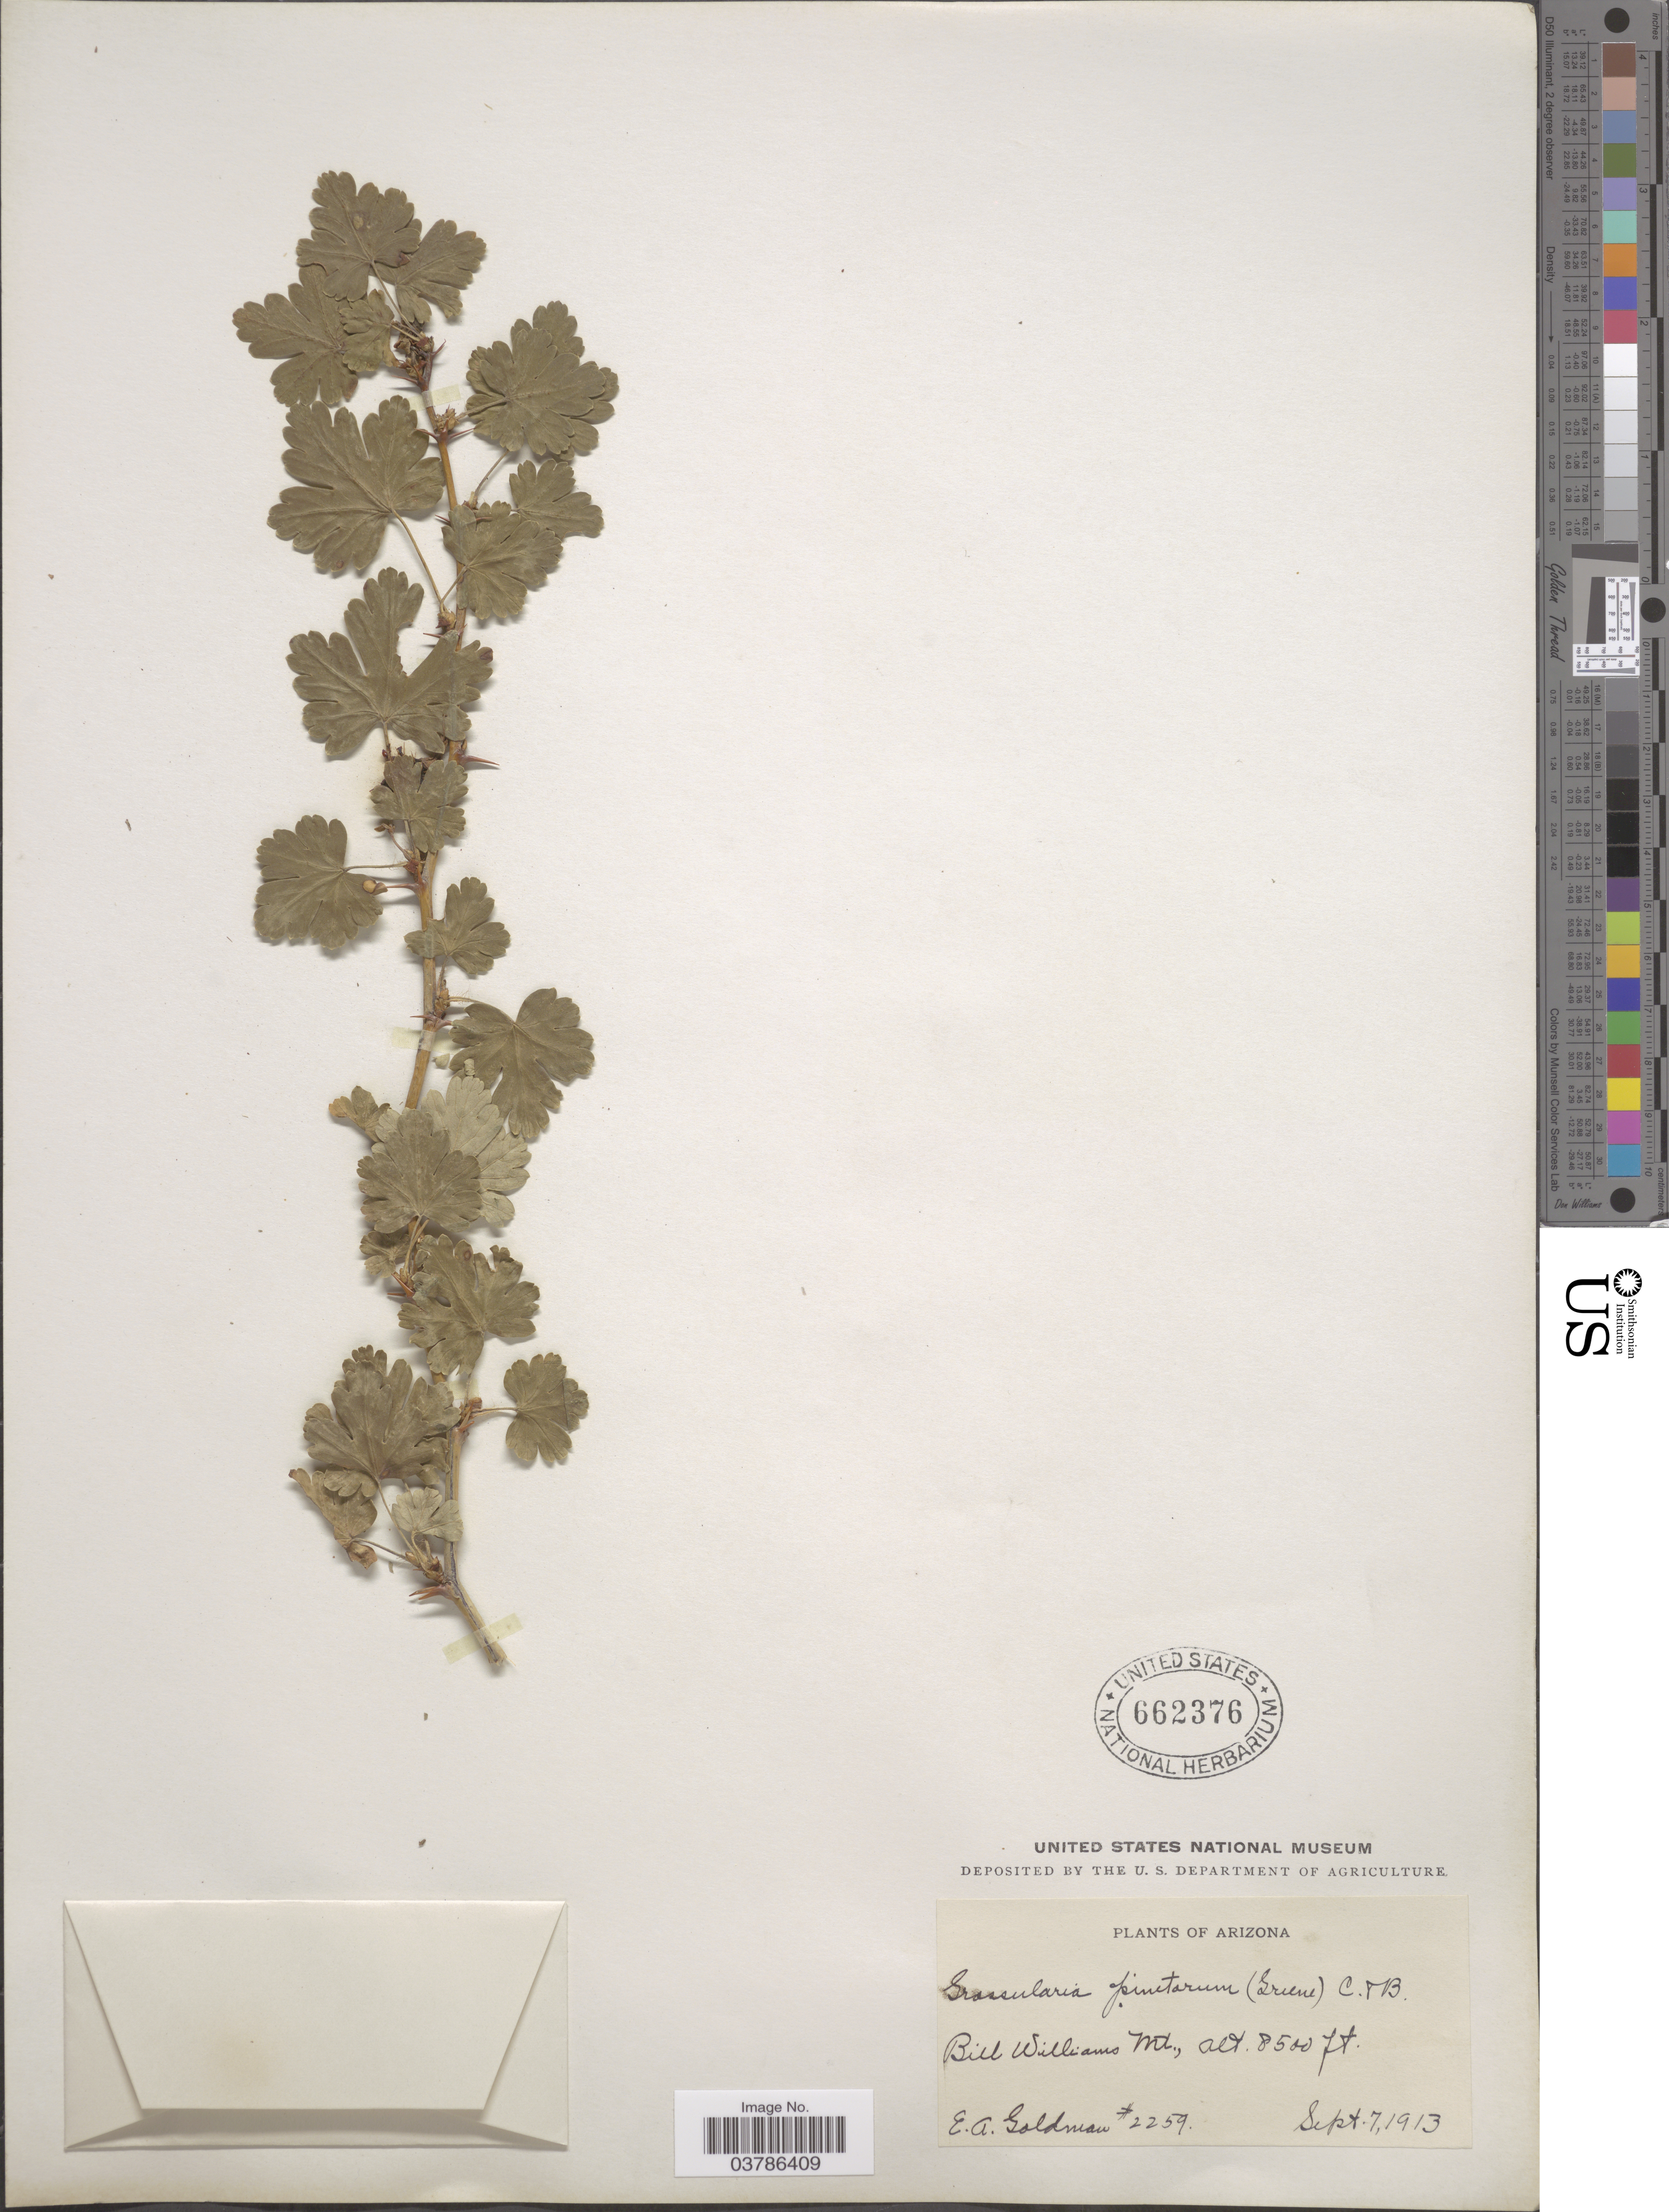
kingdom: Plantae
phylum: Tracheophyta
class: Magnoliopsida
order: Saxifragales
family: Grossulariaceae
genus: Ribes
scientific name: Ribes pinetorum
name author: Greene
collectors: E. A. Goldman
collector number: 2259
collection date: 1913-09-07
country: United States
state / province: Arizona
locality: Bill Williams Mt.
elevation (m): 2591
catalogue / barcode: US 662376